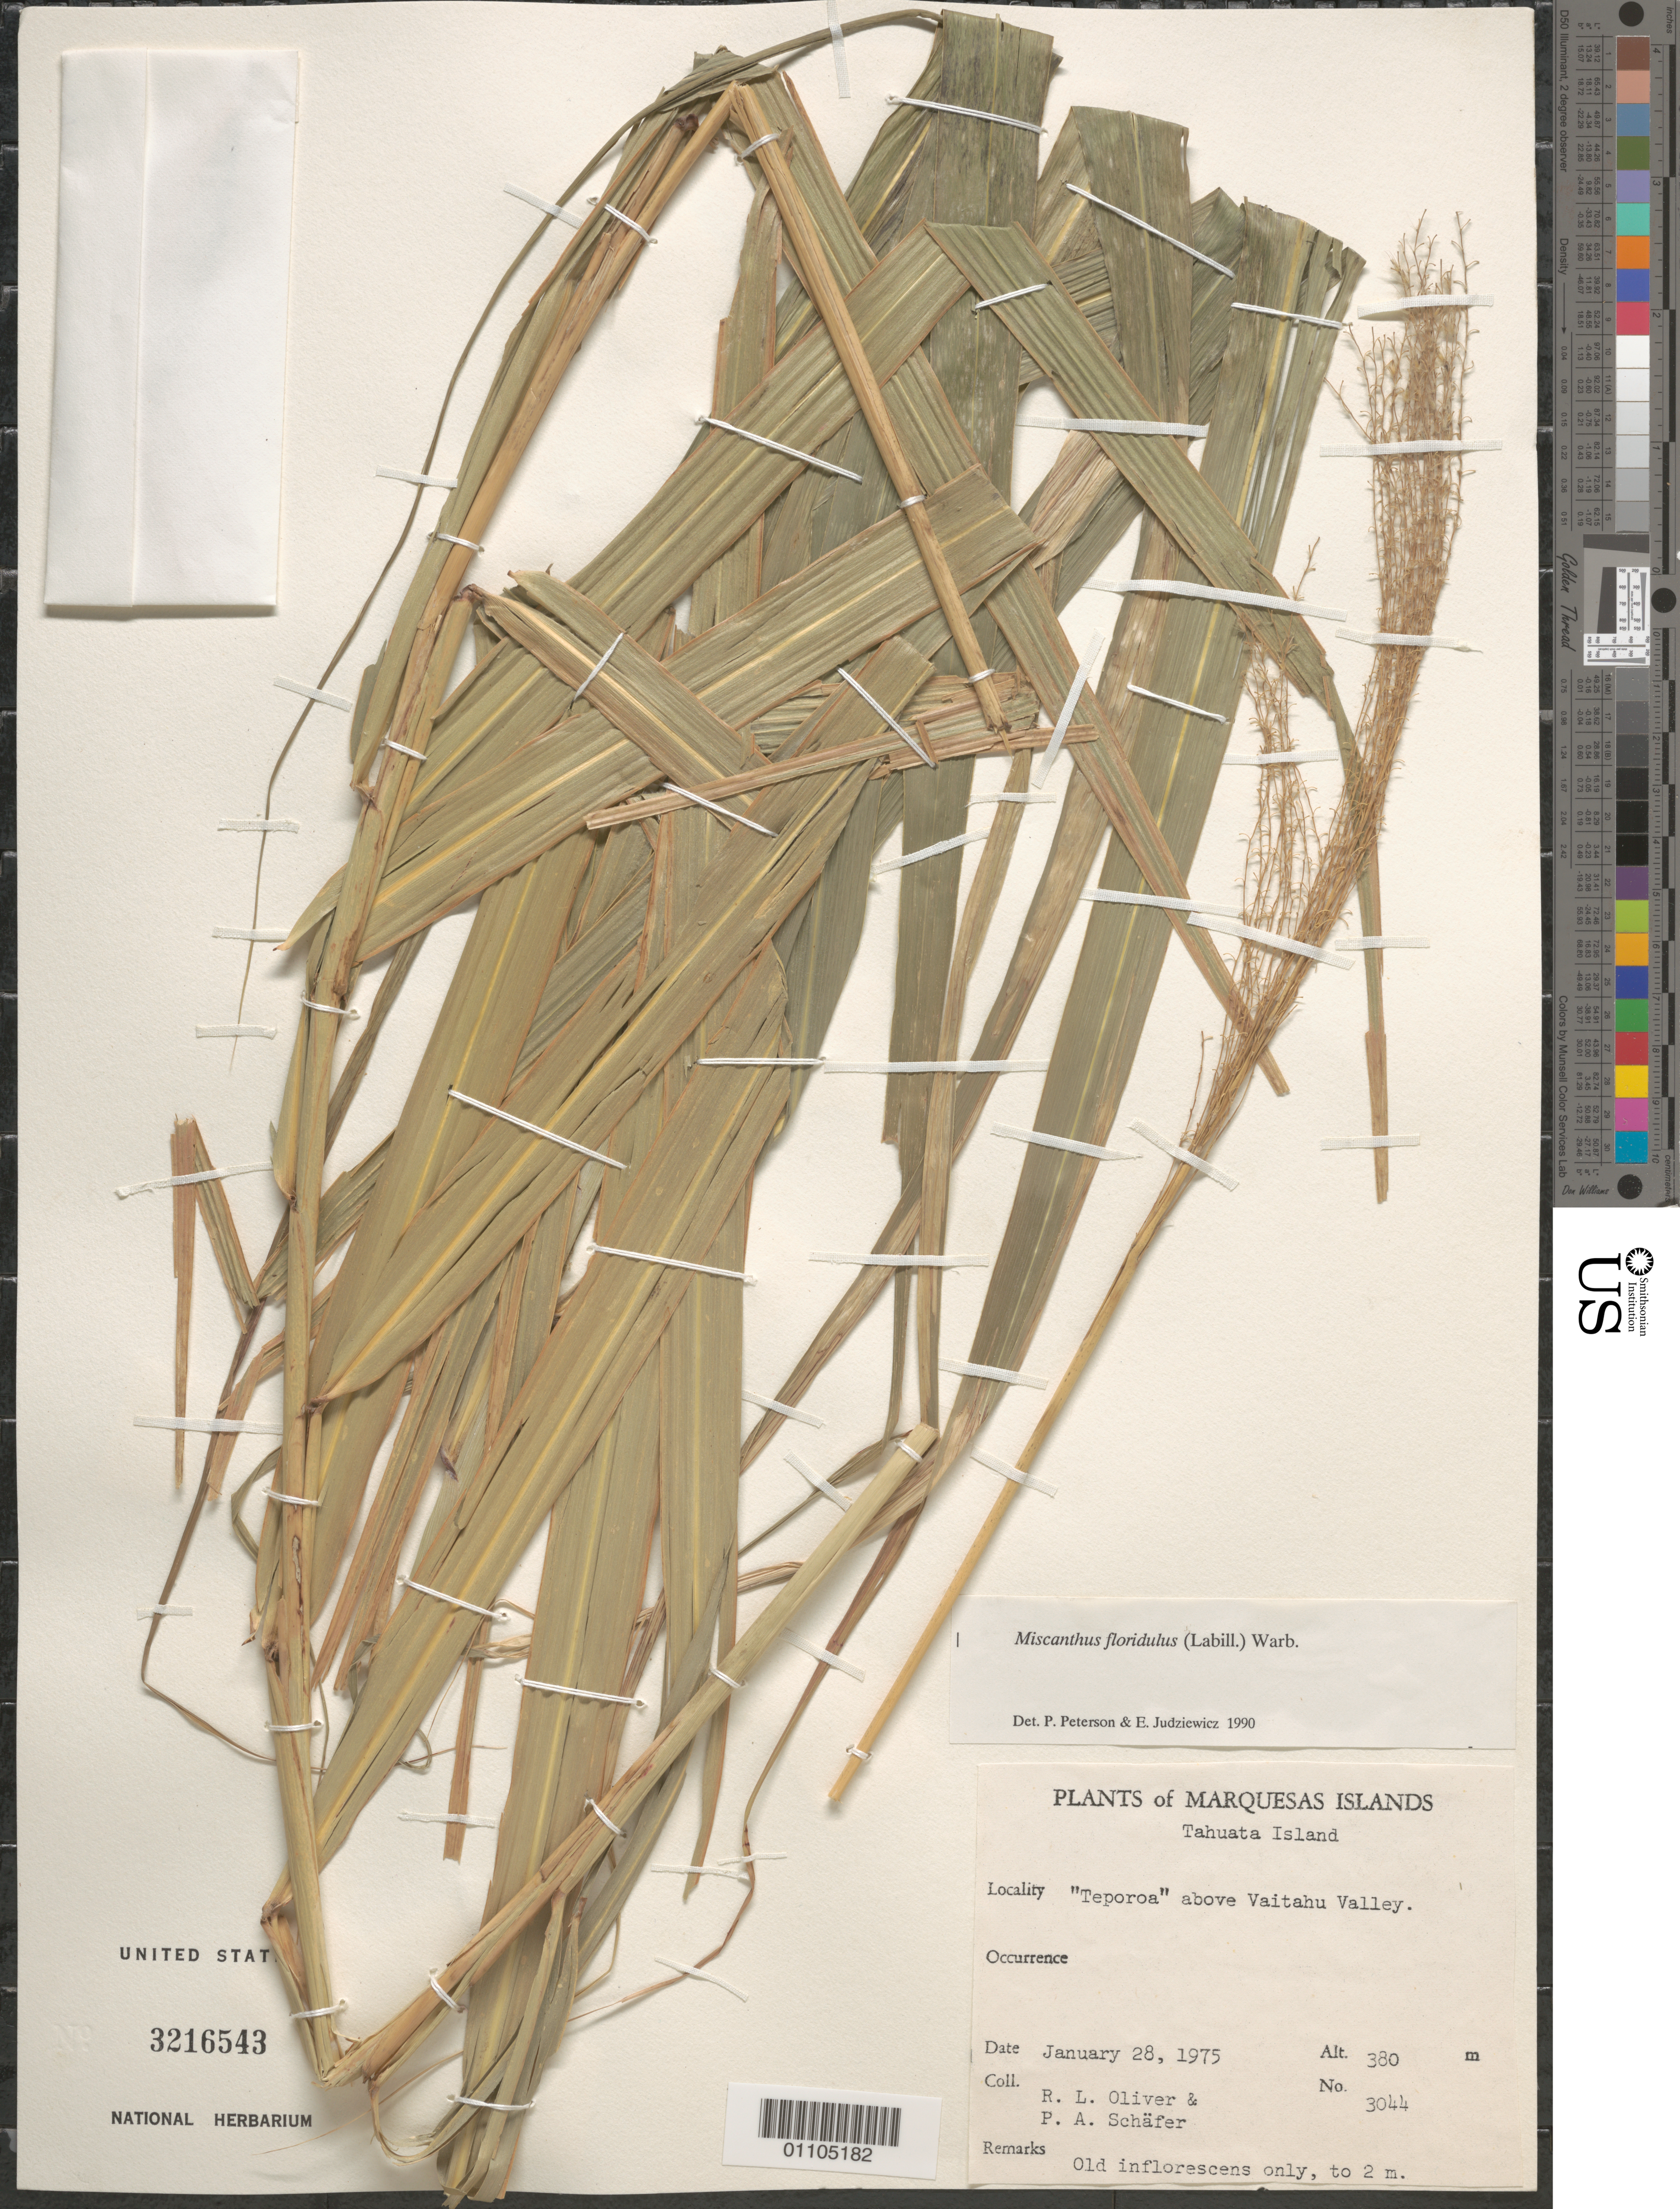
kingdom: Plantae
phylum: Tracheophyta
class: Liliopsida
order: Poales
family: Poaceae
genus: Miscanthus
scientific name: Miscanthus floridulus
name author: (Labill.) Warb.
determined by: Peterson, P. M.; Judziewicz, E. J.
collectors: R. L. Oliver & P. A. Schäfer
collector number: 3044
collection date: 1975-01-28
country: French Polynesia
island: Tahuata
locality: "Teporoa" above Vaitahu Valley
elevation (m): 380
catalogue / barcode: US 3216543